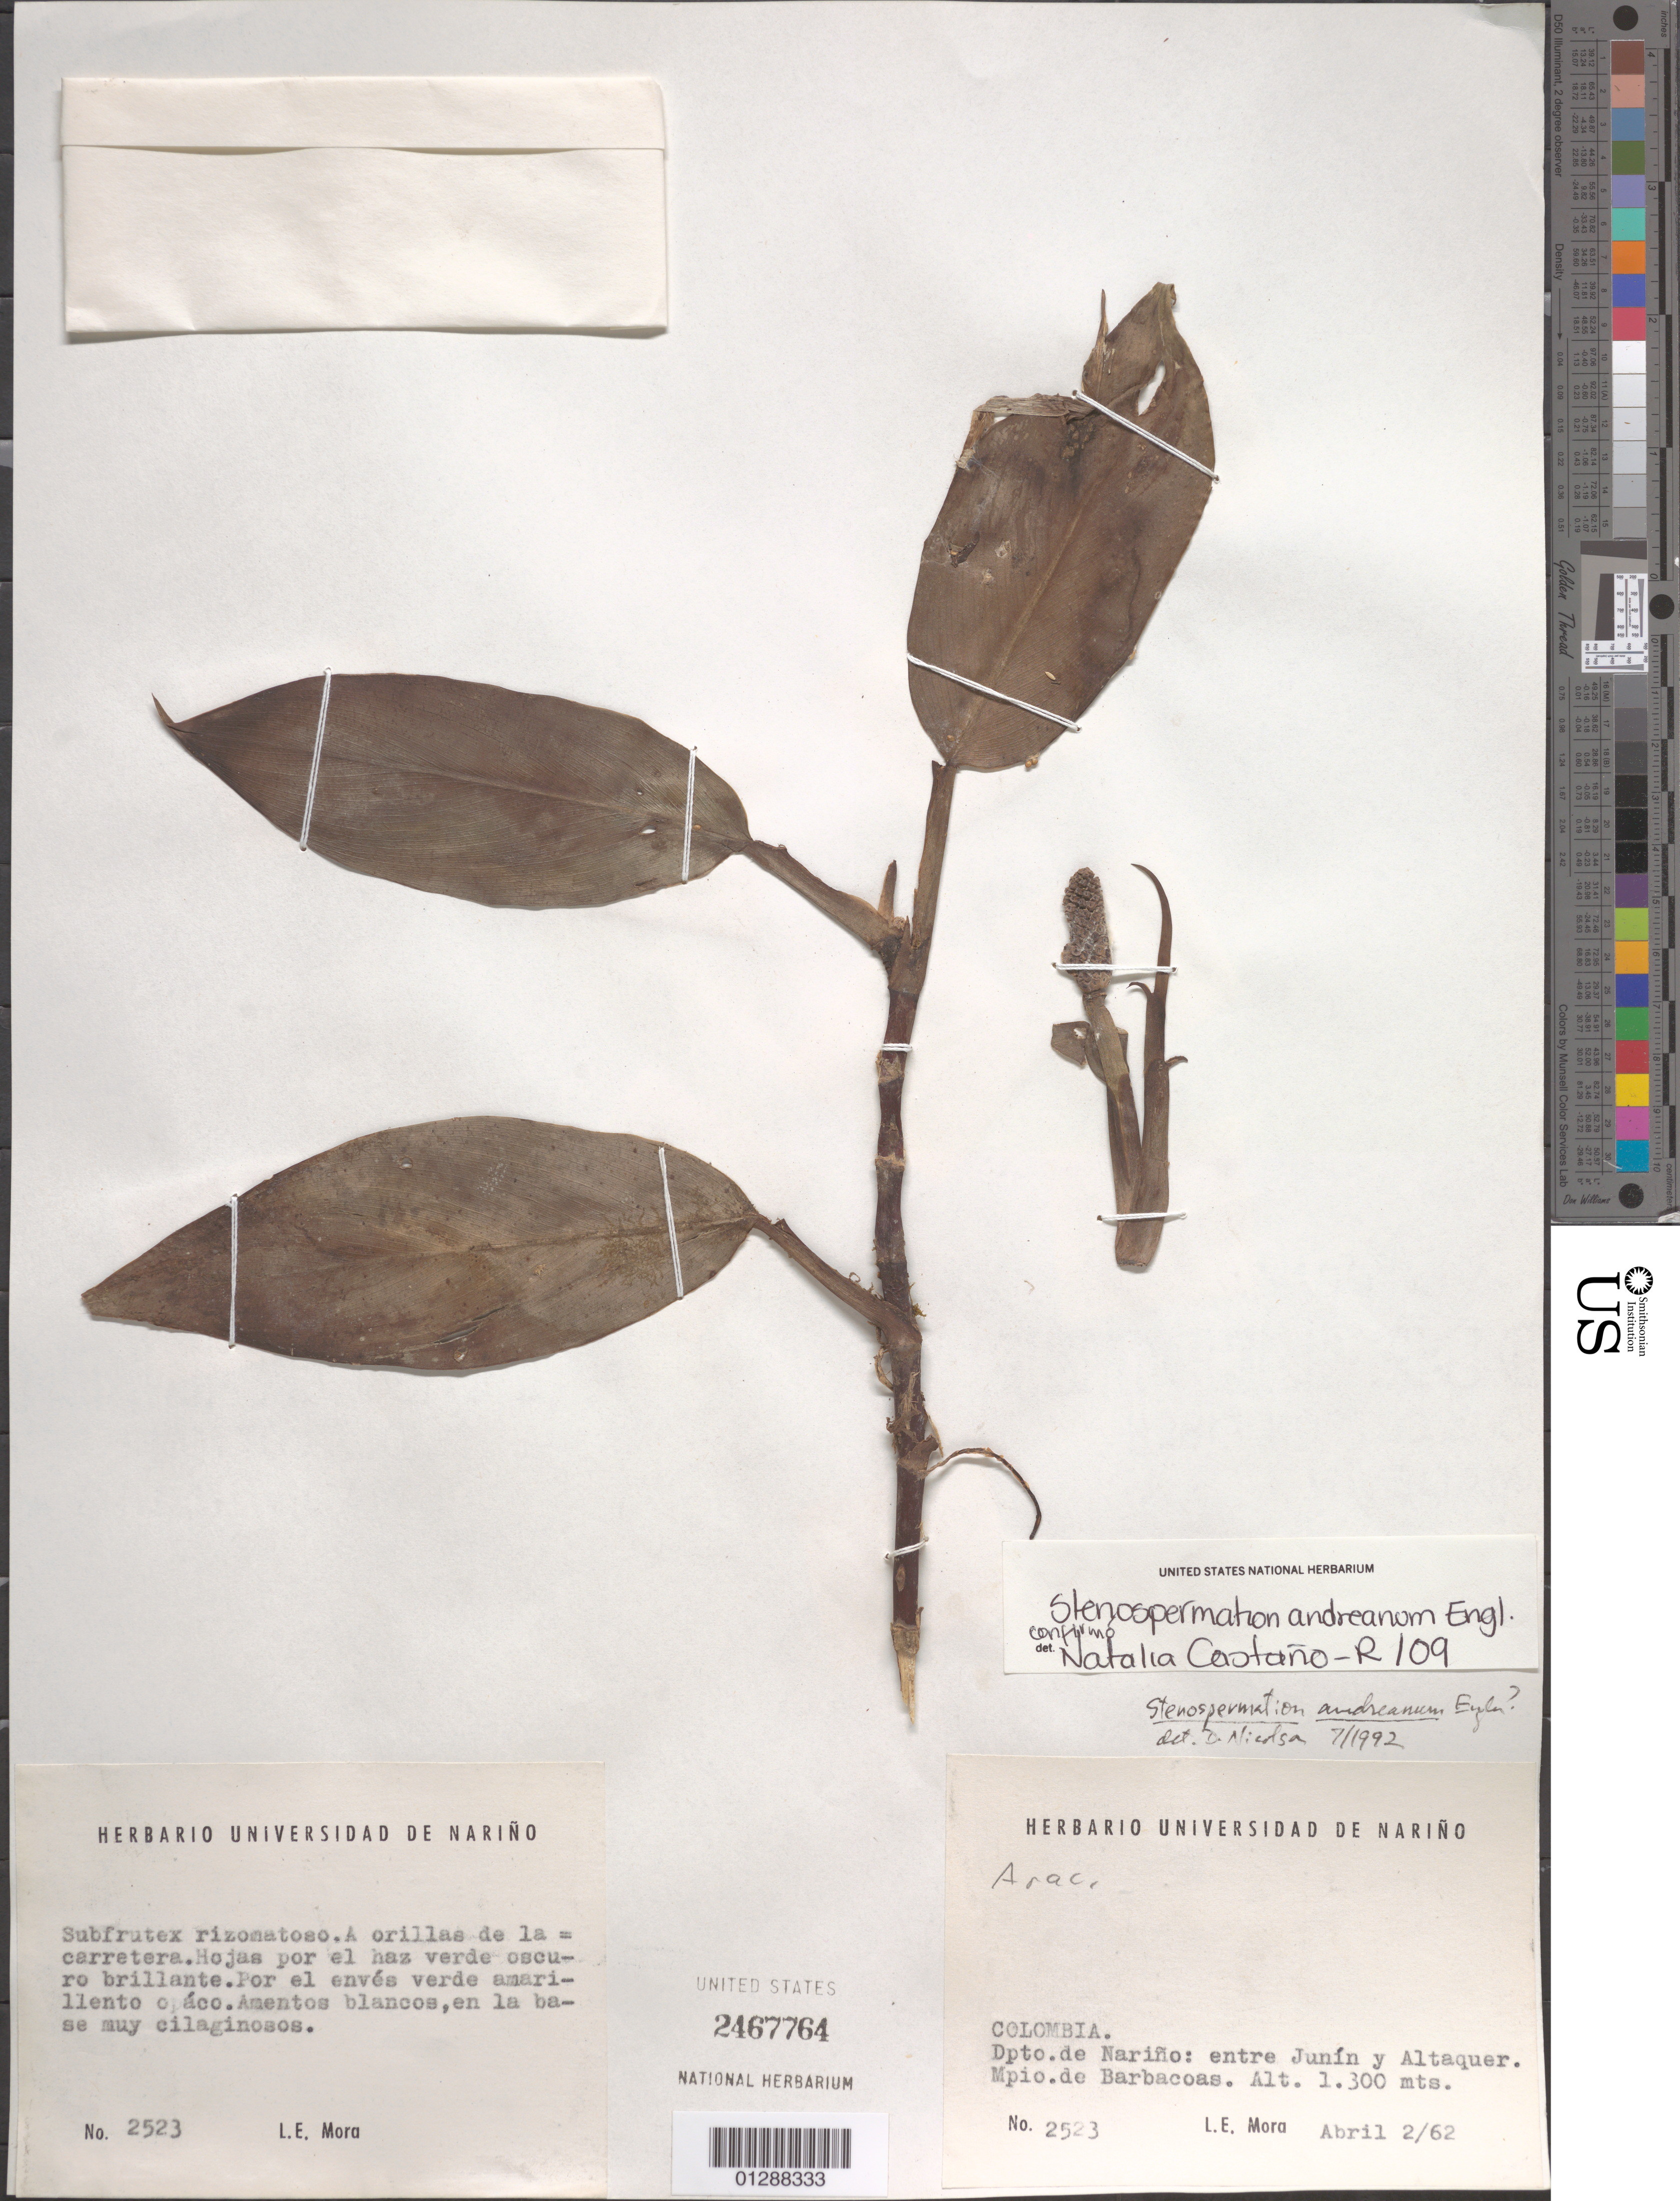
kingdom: Plantae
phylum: Tracheophyta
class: Liliopsida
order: Alismatales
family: Araceae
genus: Stenospermation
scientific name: Stenospermation andreanum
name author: Engl.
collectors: L. Mora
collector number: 2523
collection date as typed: Transcribed d/m/y: 2/4/62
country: Colombia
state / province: Nariño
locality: Dpto.de Nariño: entre Junín y Altaquer. Mpio.de Barbacoas.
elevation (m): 1300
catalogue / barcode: US 2467764